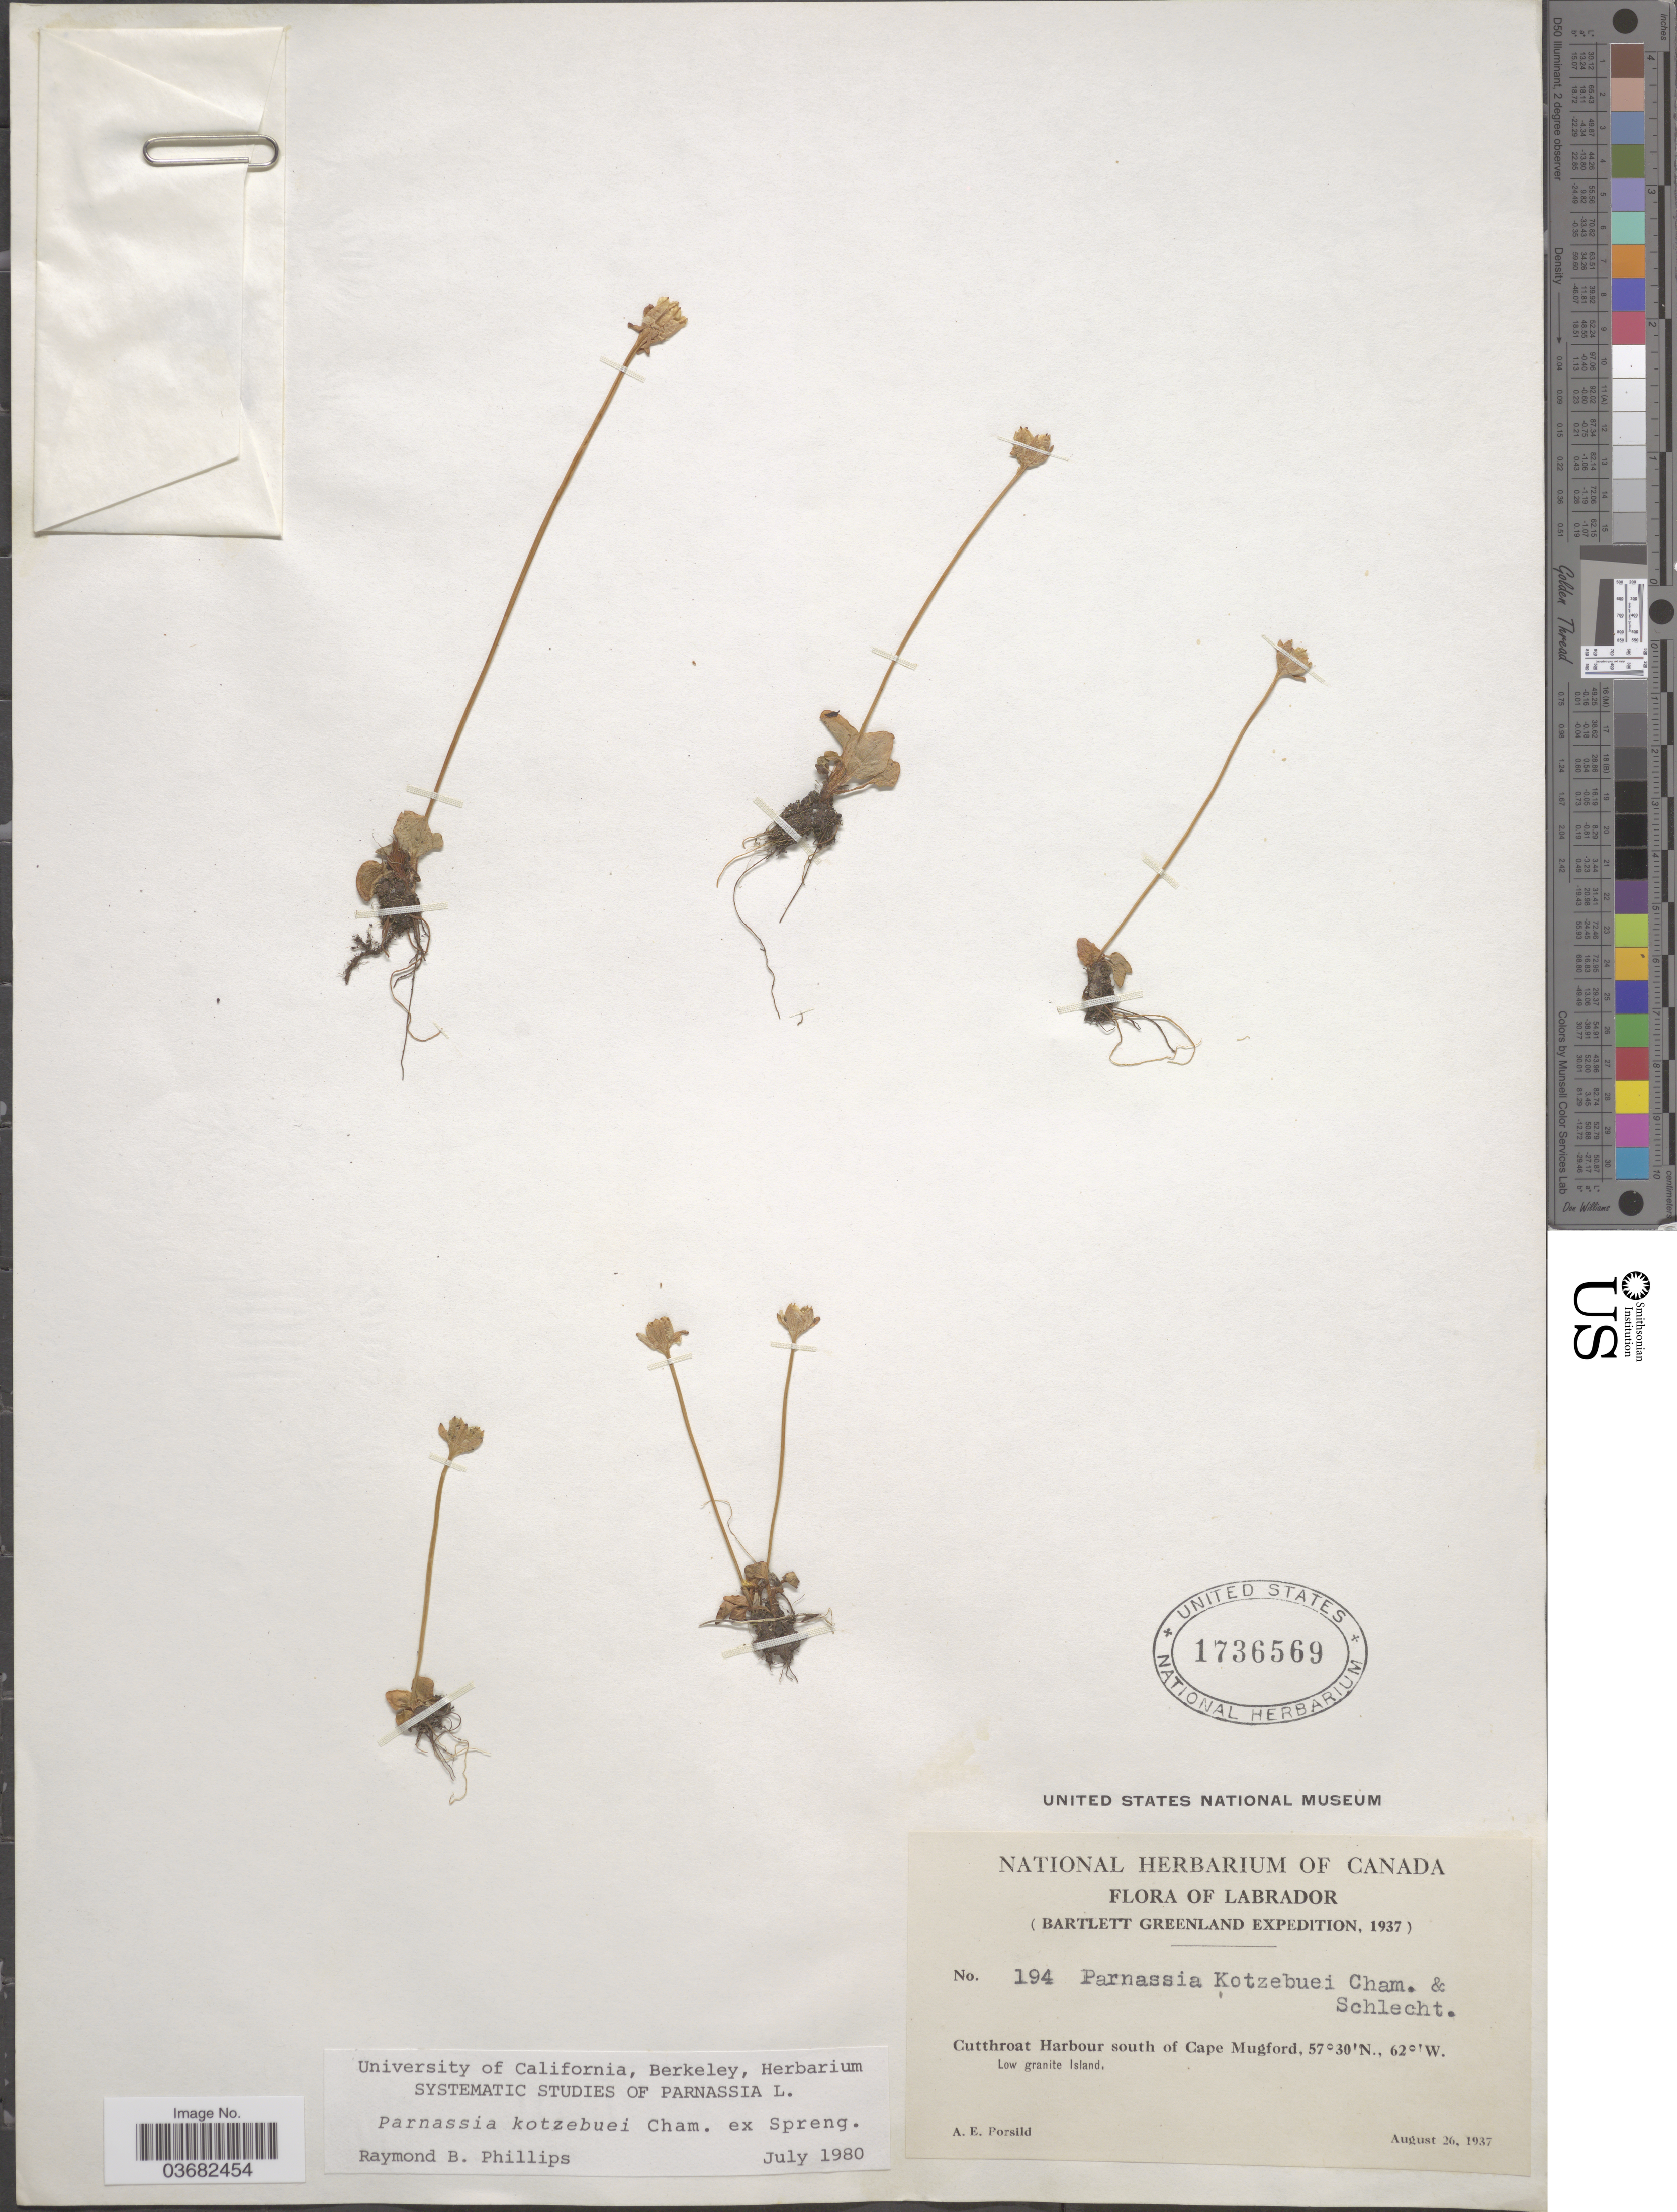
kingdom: Plantae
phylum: Tracheophyta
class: Magnoliopsida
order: Celastrales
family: Parnassiaceae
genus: Parnassia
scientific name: Parnassia kotzebuei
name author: Cham. ex Spreng.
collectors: A. E. Porsild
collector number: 194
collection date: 1937-08-26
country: Canada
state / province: Newfoundland and Labrador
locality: Labrador (Bartlett Greenland Expedition, 1937). Cutthroat Harbour south of Cape Mugford.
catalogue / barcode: US 1736569